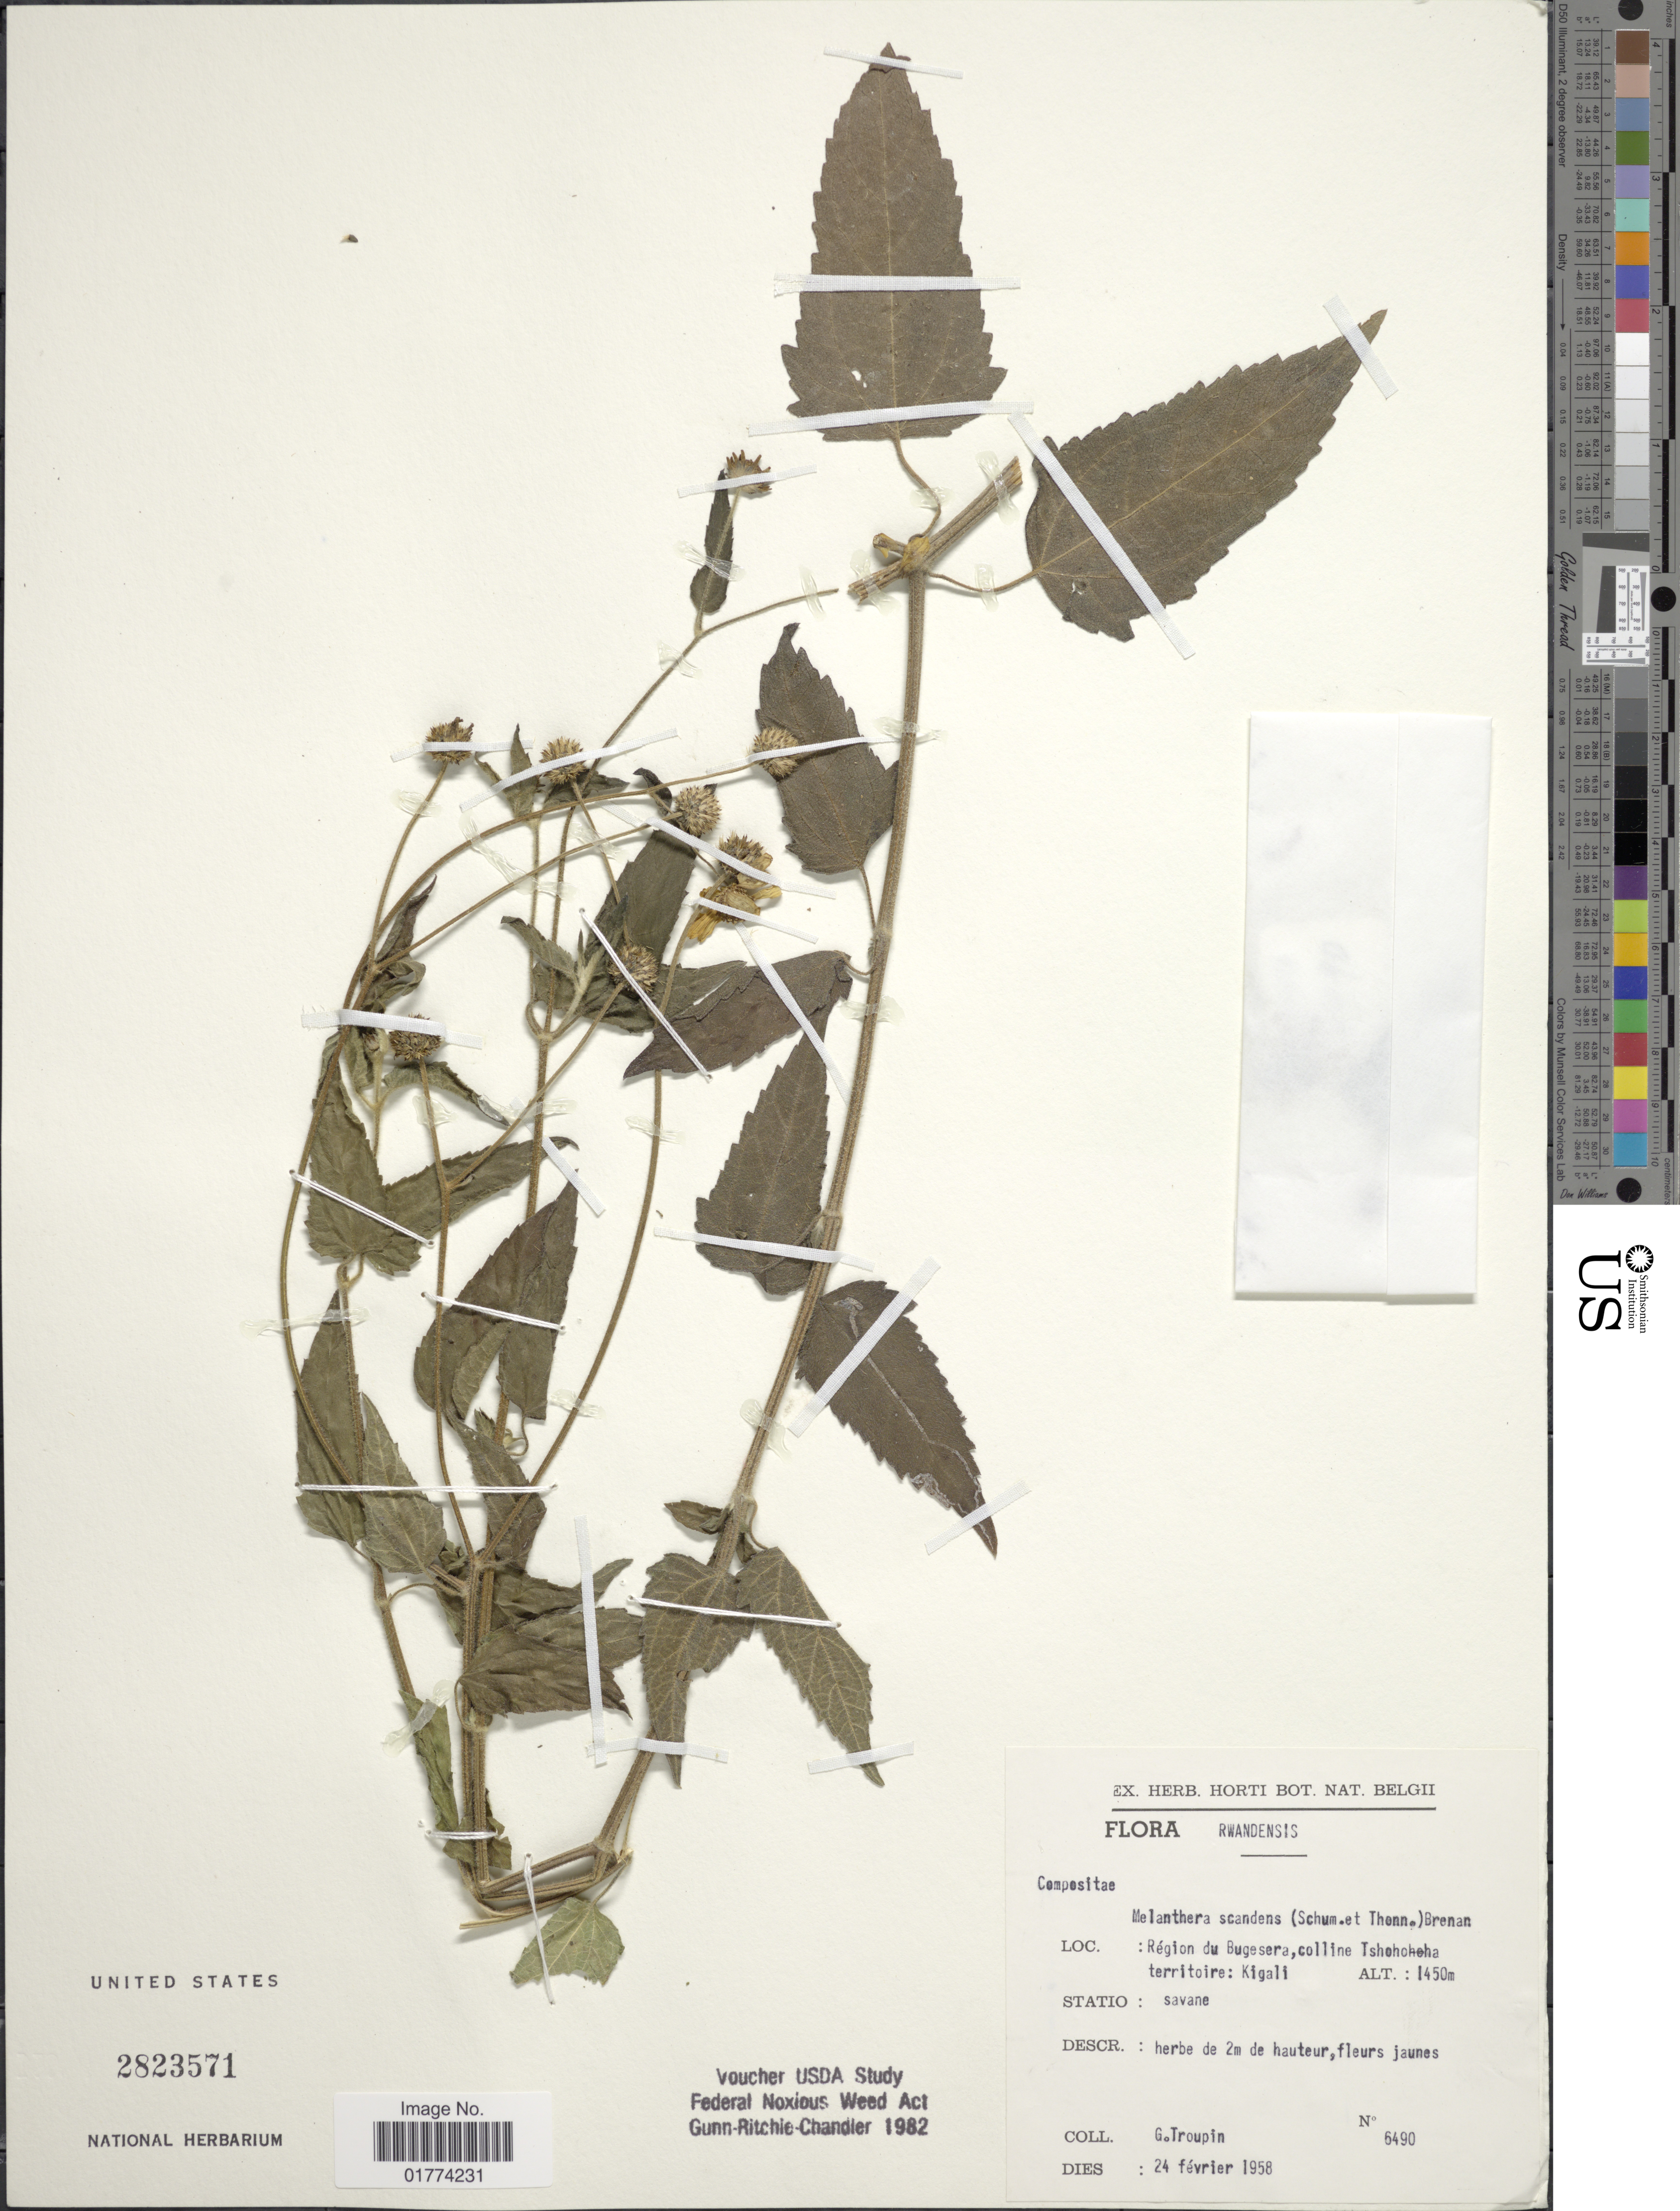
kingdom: Plantae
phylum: Tracheophyta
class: Magnoliopsida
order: Asterales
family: Asteraceae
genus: Melanthera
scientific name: Melanthera scandens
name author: (Schumach. & Thonn.) Brenan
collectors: G. Troupin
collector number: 6490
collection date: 1958-02-24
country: Rwanda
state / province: Kigali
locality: Region du Bugesra, colline Tshohchoha territoire: kigali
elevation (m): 1450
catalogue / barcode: US 2823571